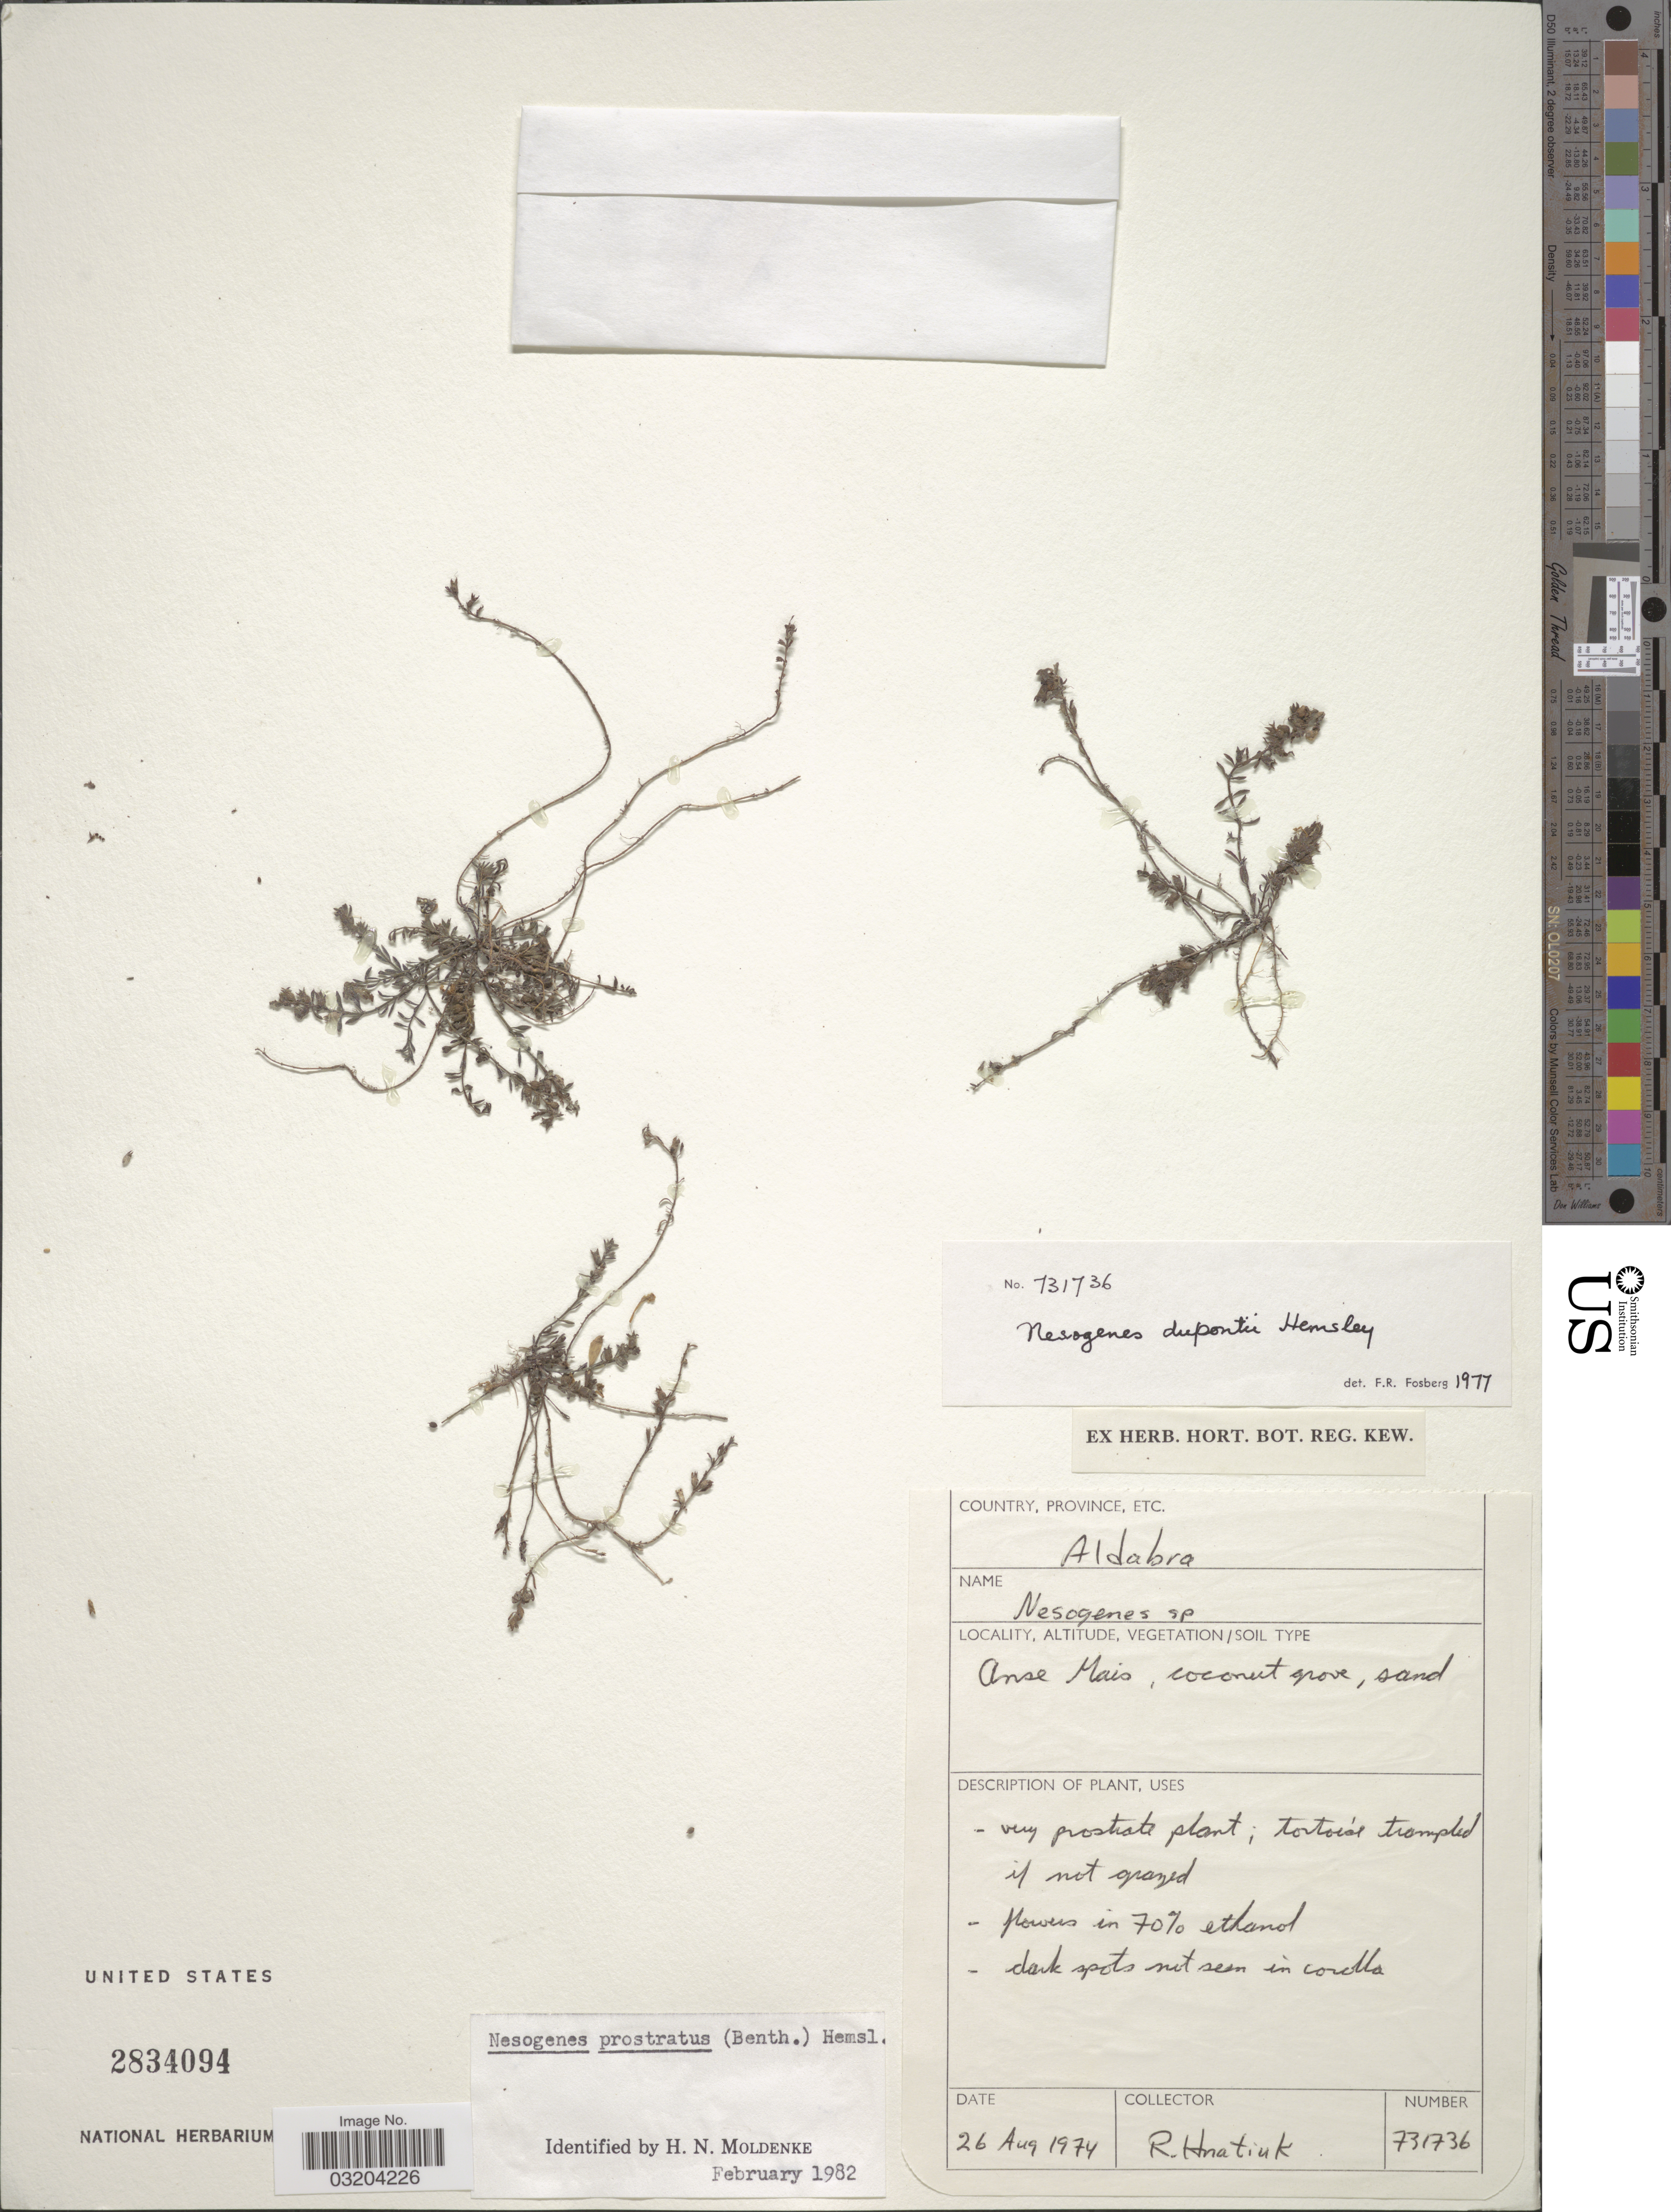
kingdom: Plantae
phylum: Tracheophyta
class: Magnoliopsida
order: Lamiales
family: Orobanchaceae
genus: Nesogenes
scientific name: Nesogenes prostrata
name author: (Benth.) Hemsl.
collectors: R. Hnatiuk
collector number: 731736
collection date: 1974-08-26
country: Seychelles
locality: Aldabra. Anse Mais.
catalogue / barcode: US 2834094